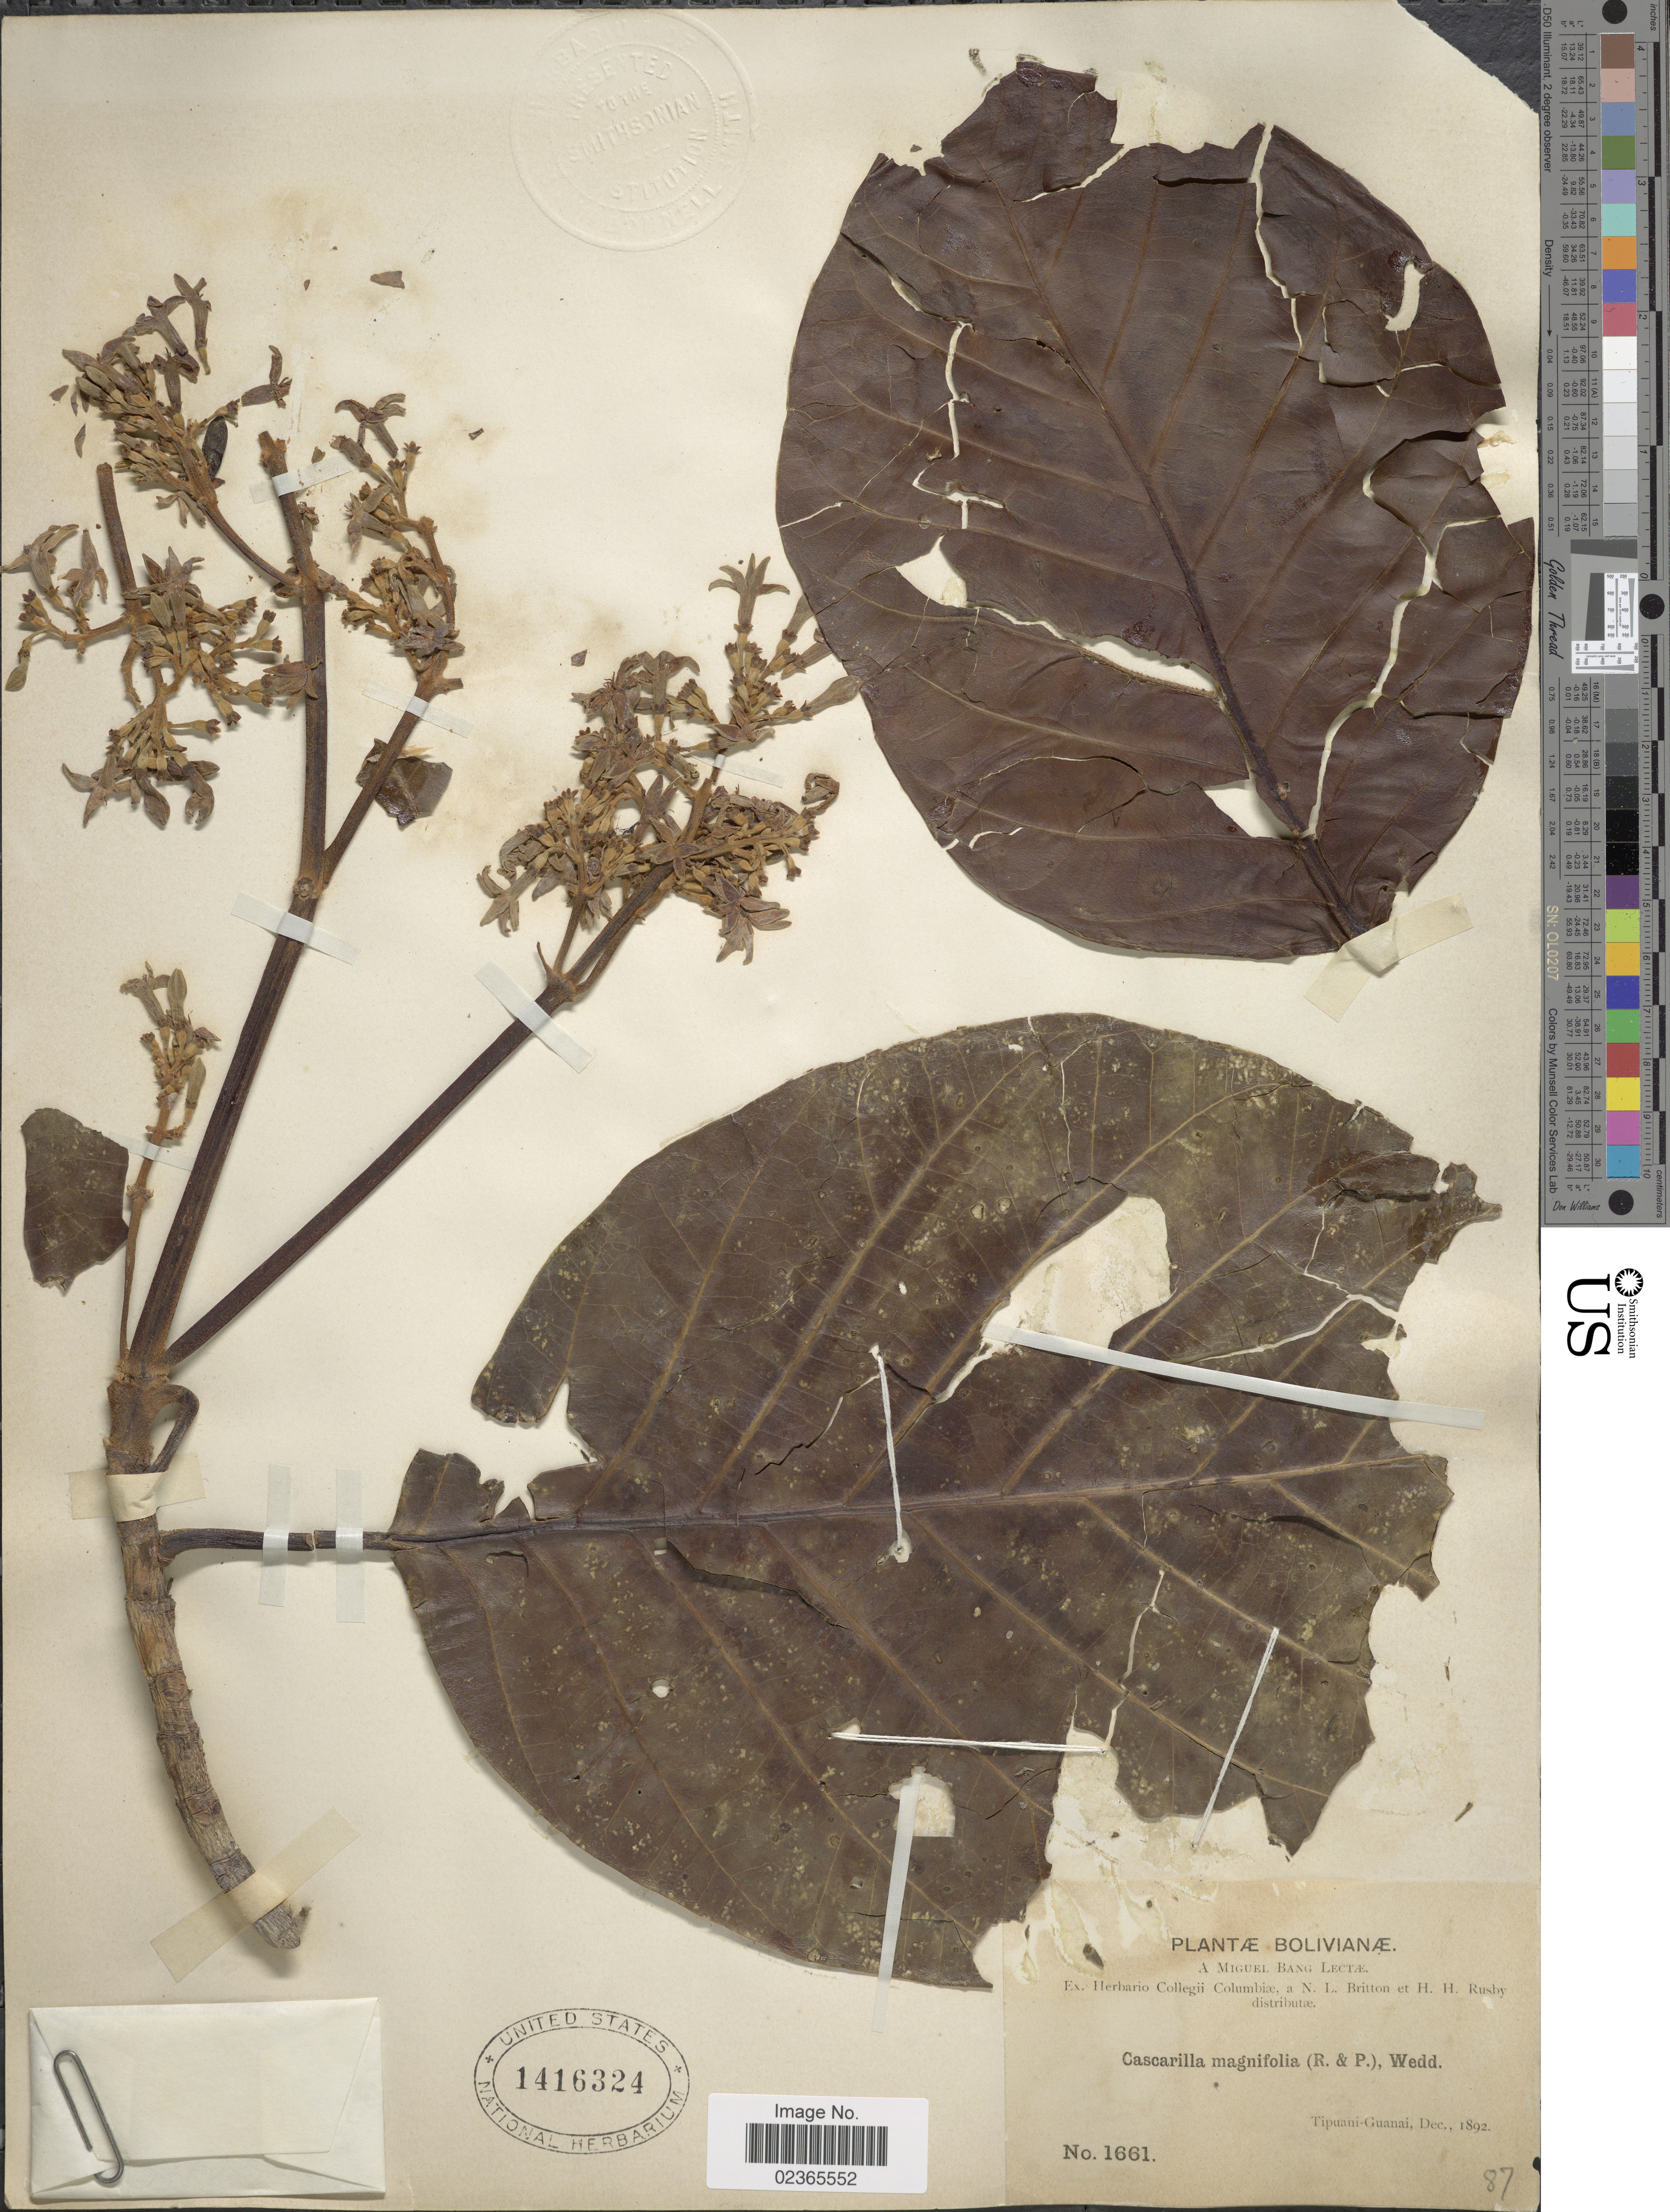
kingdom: Plantae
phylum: Tracheophyta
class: Magnoliopsida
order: Gentianales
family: Rubiaceae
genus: Ladenbergia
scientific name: Ladenbergia oblongifolia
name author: (Mutis) L. Andersson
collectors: M. Bang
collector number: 1661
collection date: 1892-12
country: Bolivia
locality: Tipuani-Guanai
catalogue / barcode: US 1416324